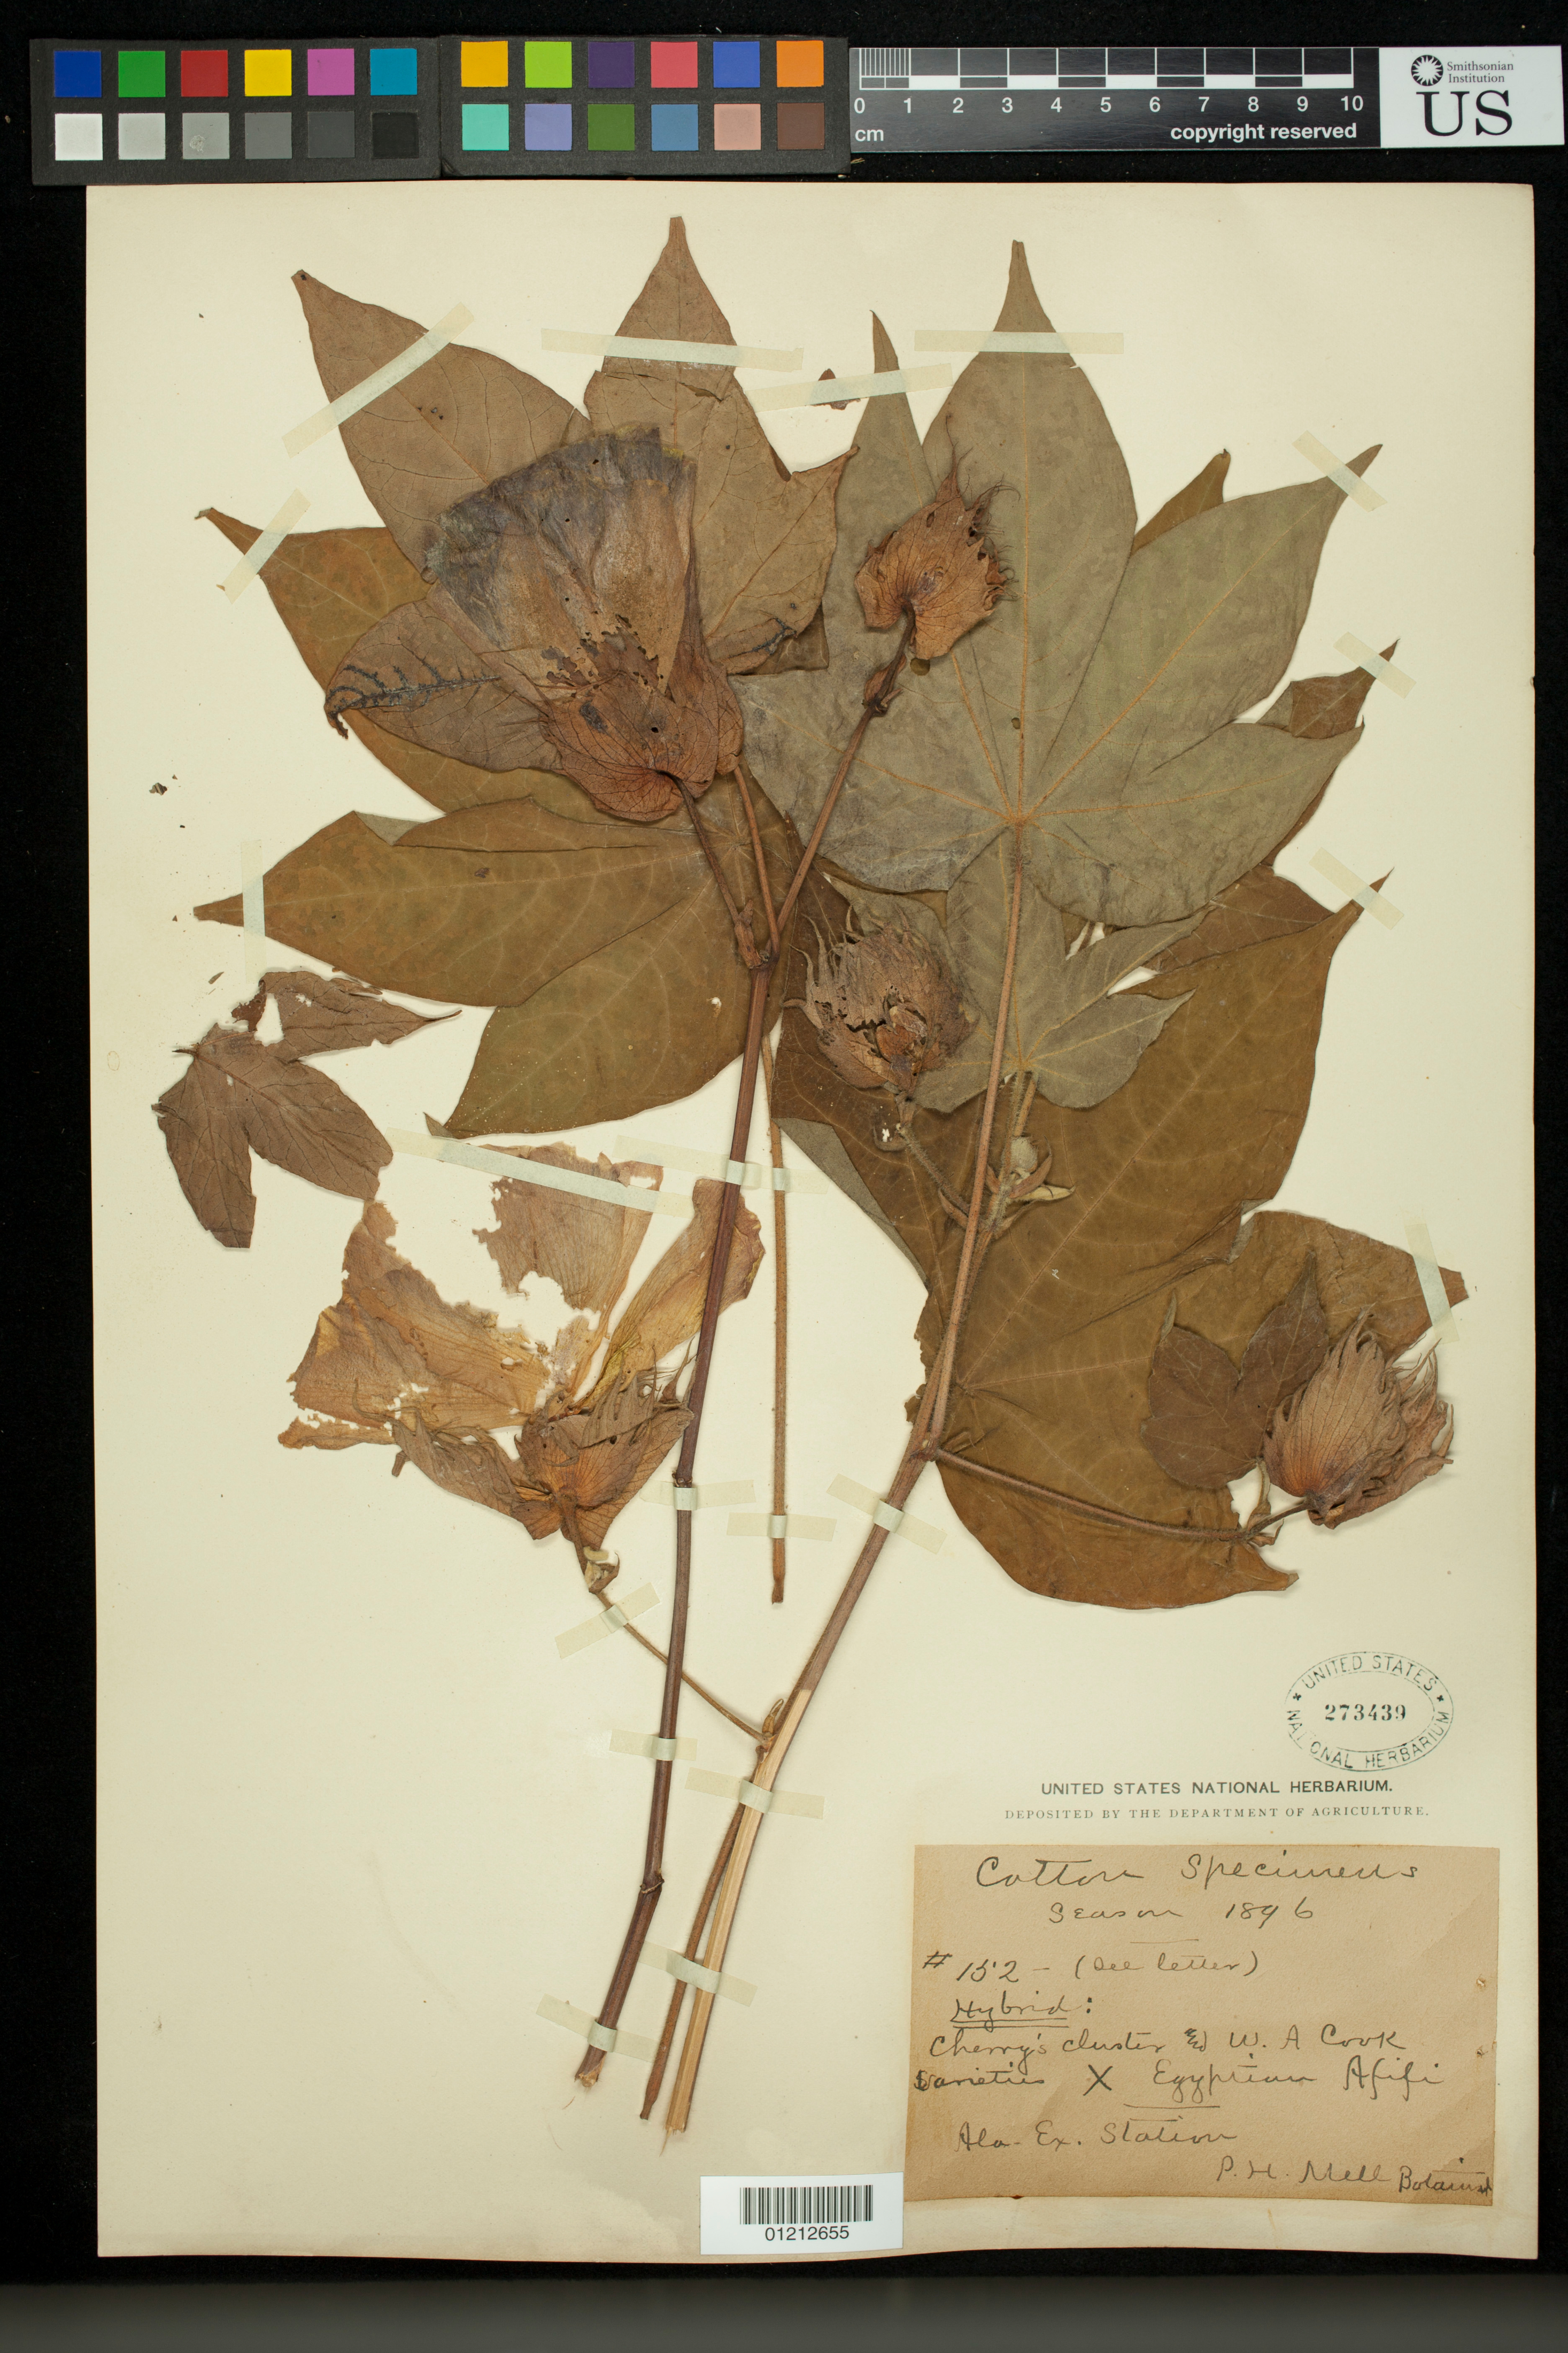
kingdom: Plantae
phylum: Tracheophyta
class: Magnoliopsida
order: Malvales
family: Malvaceae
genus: Gossypium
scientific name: Gossypium barbadense x G. hirsutum L.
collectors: P. H. Mell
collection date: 1896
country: United States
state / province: Alabama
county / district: Lee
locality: Experimental Station, Auburn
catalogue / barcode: US 273439